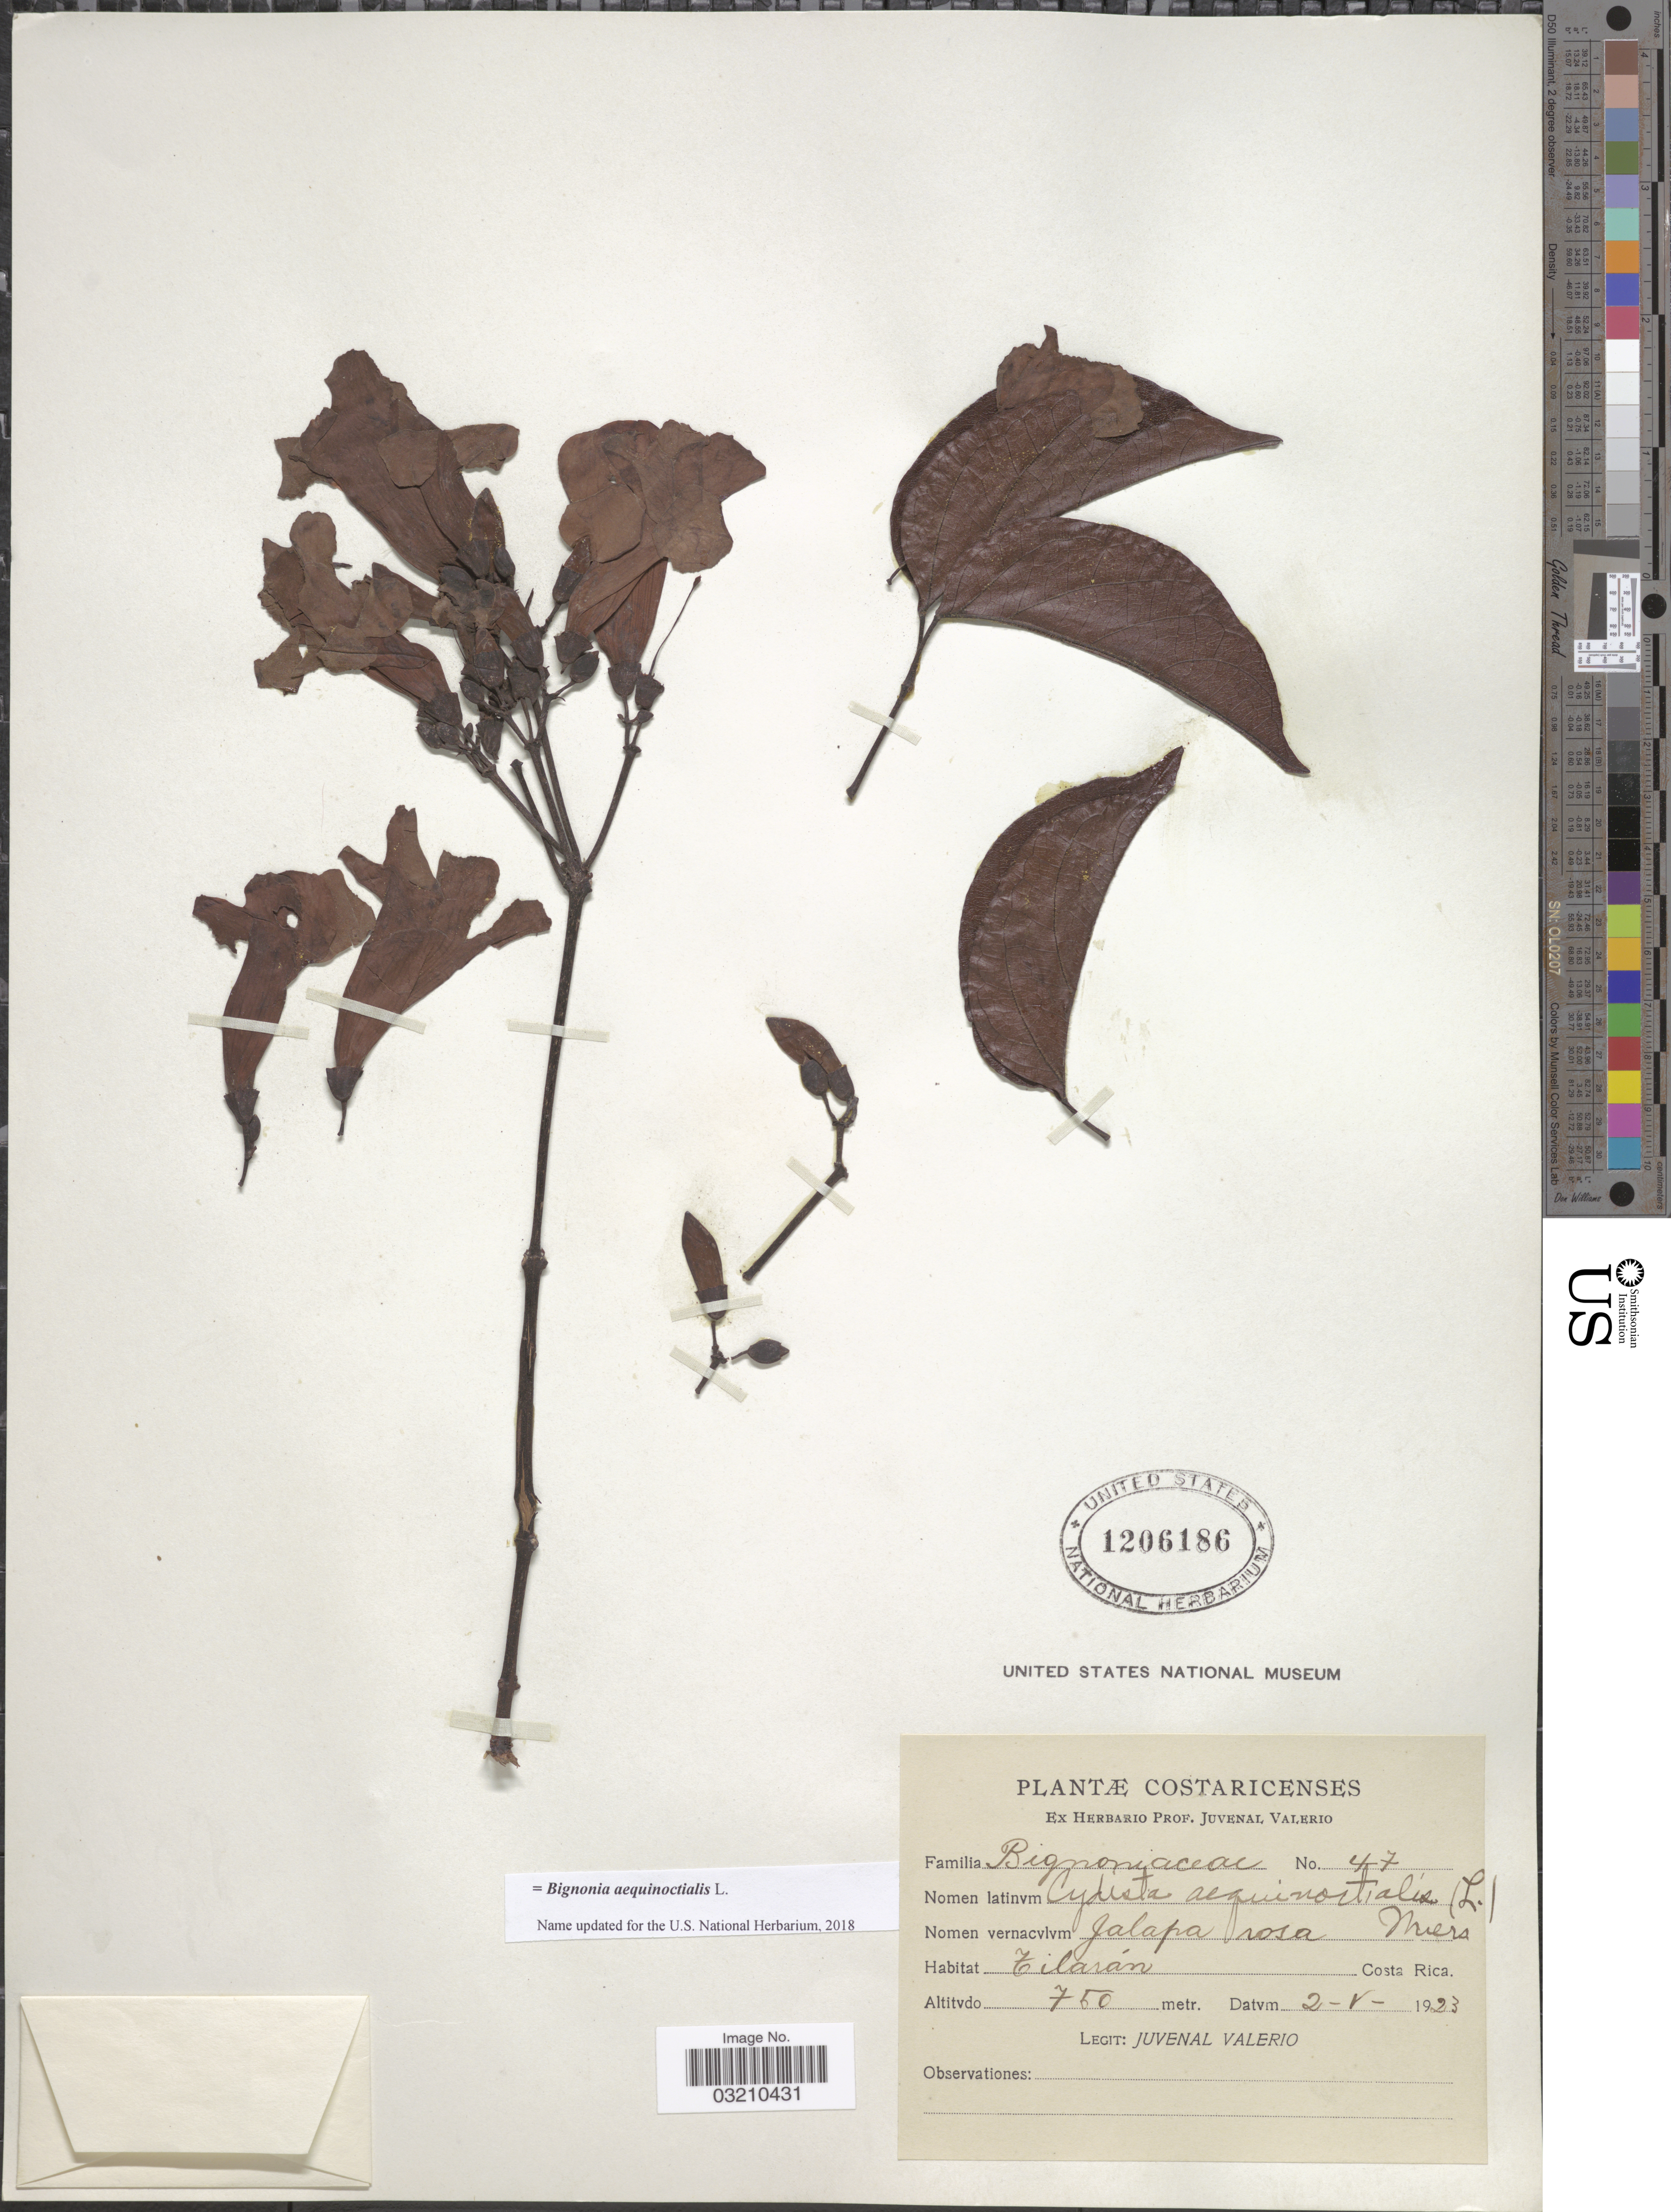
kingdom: Plantae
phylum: Tracheophyta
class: Magnoliopsida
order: Lamiales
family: Bignoniaceae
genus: Bignonia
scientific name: Bignonia aequinoctialis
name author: L.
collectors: J. Valerio R.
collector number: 47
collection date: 1923-05-02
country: Costa Rica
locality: Tilarán.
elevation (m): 750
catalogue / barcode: US 1206186